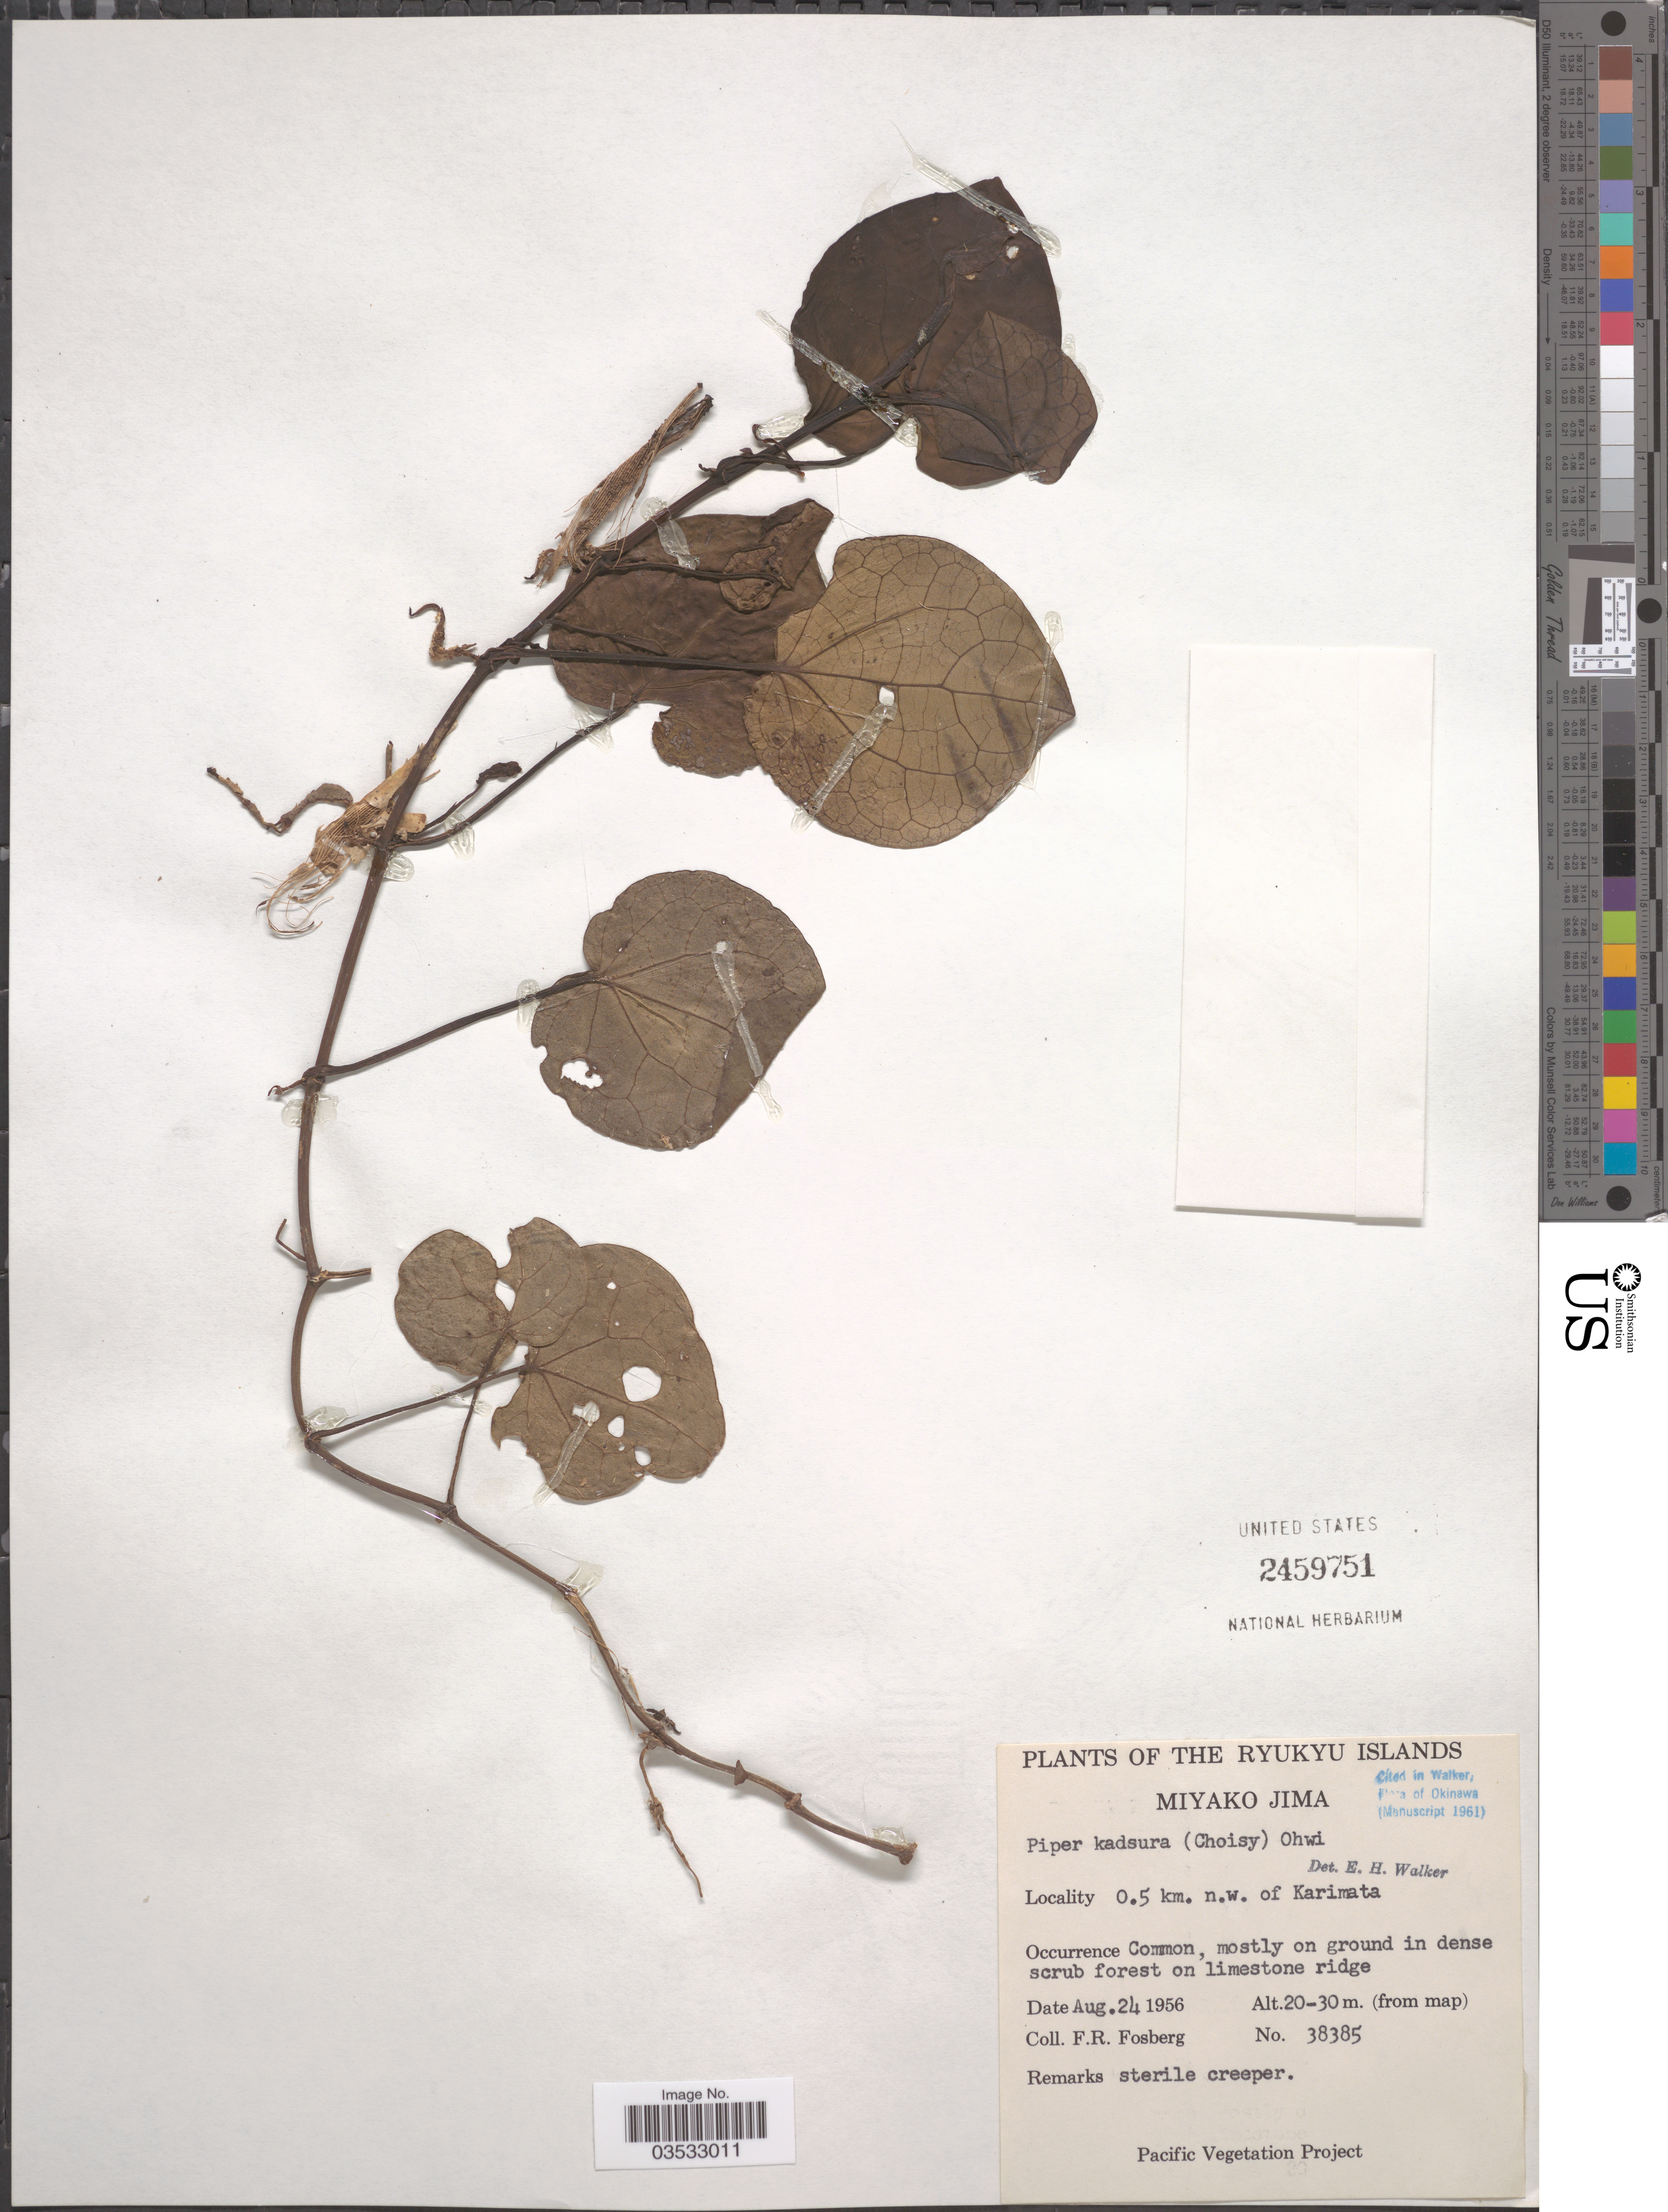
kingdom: Plantae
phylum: Tracheophyta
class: Magnoliopsida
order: Piperales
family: Piperaceae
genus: Piper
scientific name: Piper kadsura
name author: (Choisy) Ohwi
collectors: F. R. Fosberg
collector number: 38385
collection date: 1956-08-24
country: Japan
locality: The Ryukyu Islands. Miyako Jima. 0.5 km. n.w. of Karimata.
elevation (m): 20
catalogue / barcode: US 2459751